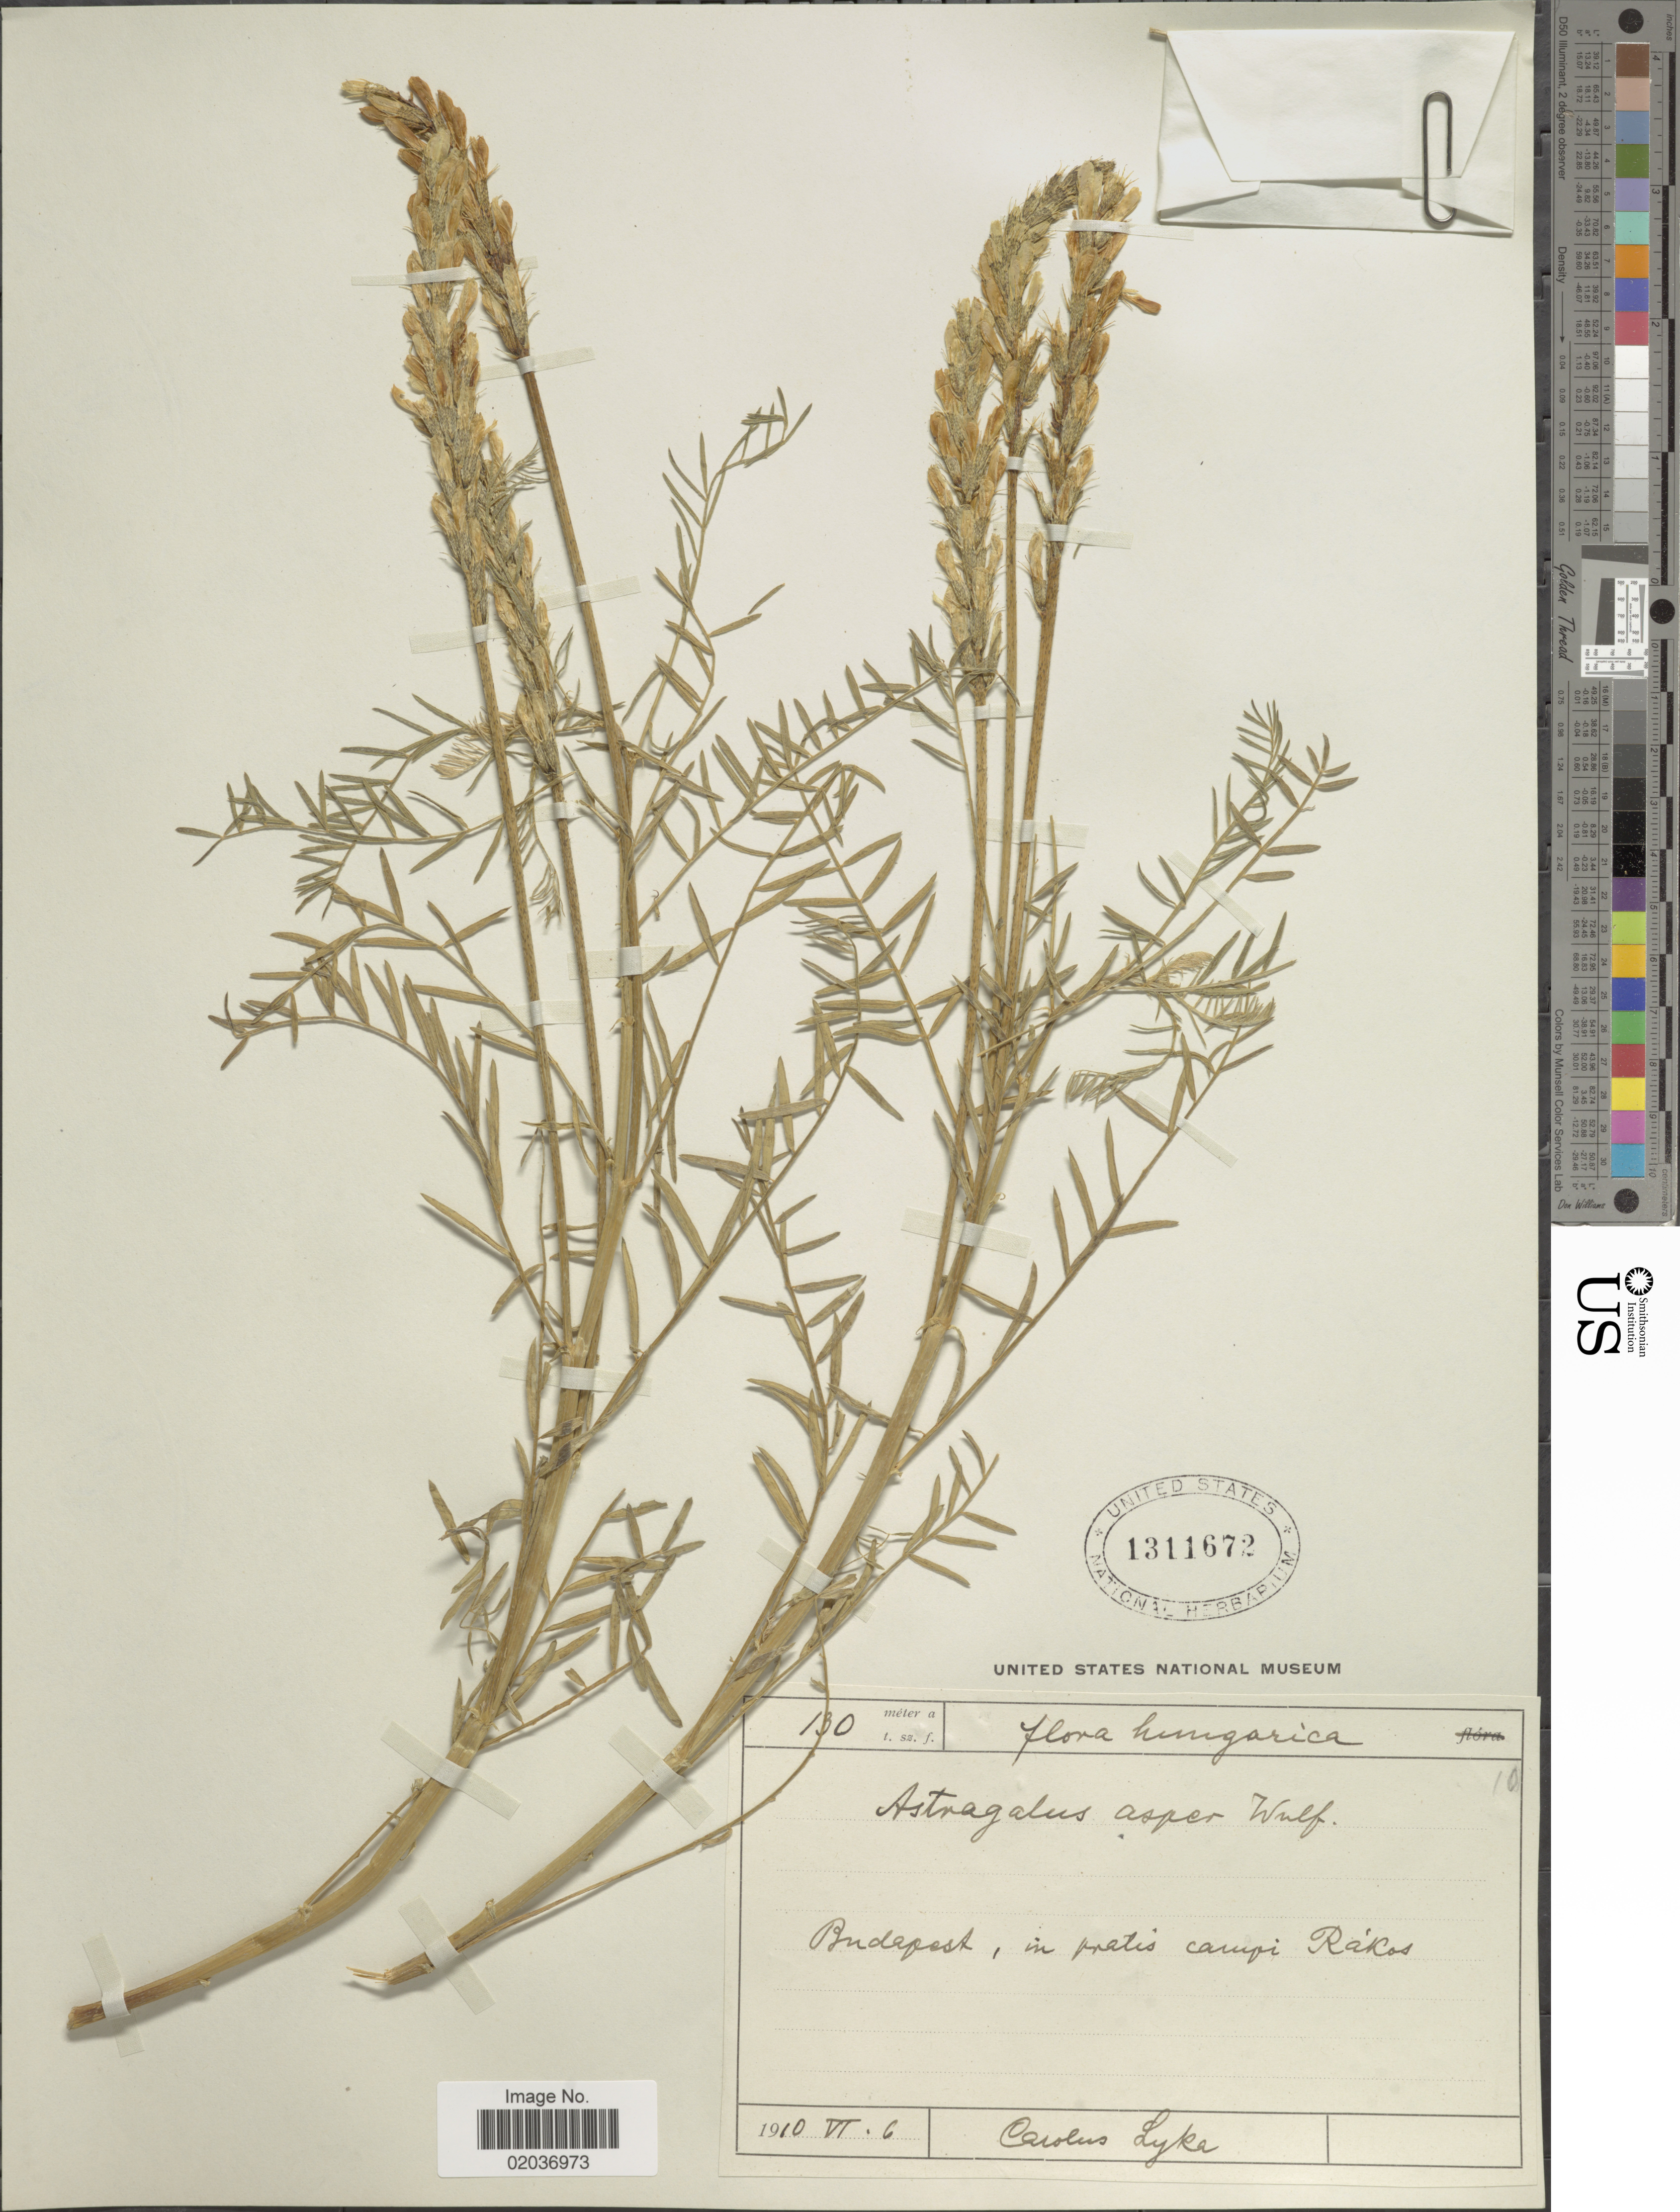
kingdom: Plantae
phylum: Tracheophyta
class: Magnoliopsida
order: Fabales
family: Fabaceae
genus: Astragalus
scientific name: Astragalus asper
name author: Jacq.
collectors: C. Lyka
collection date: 1910-06-06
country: Hungary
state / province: Budapest, Capital District of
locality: Campi Rákos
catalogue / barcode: US 1311672